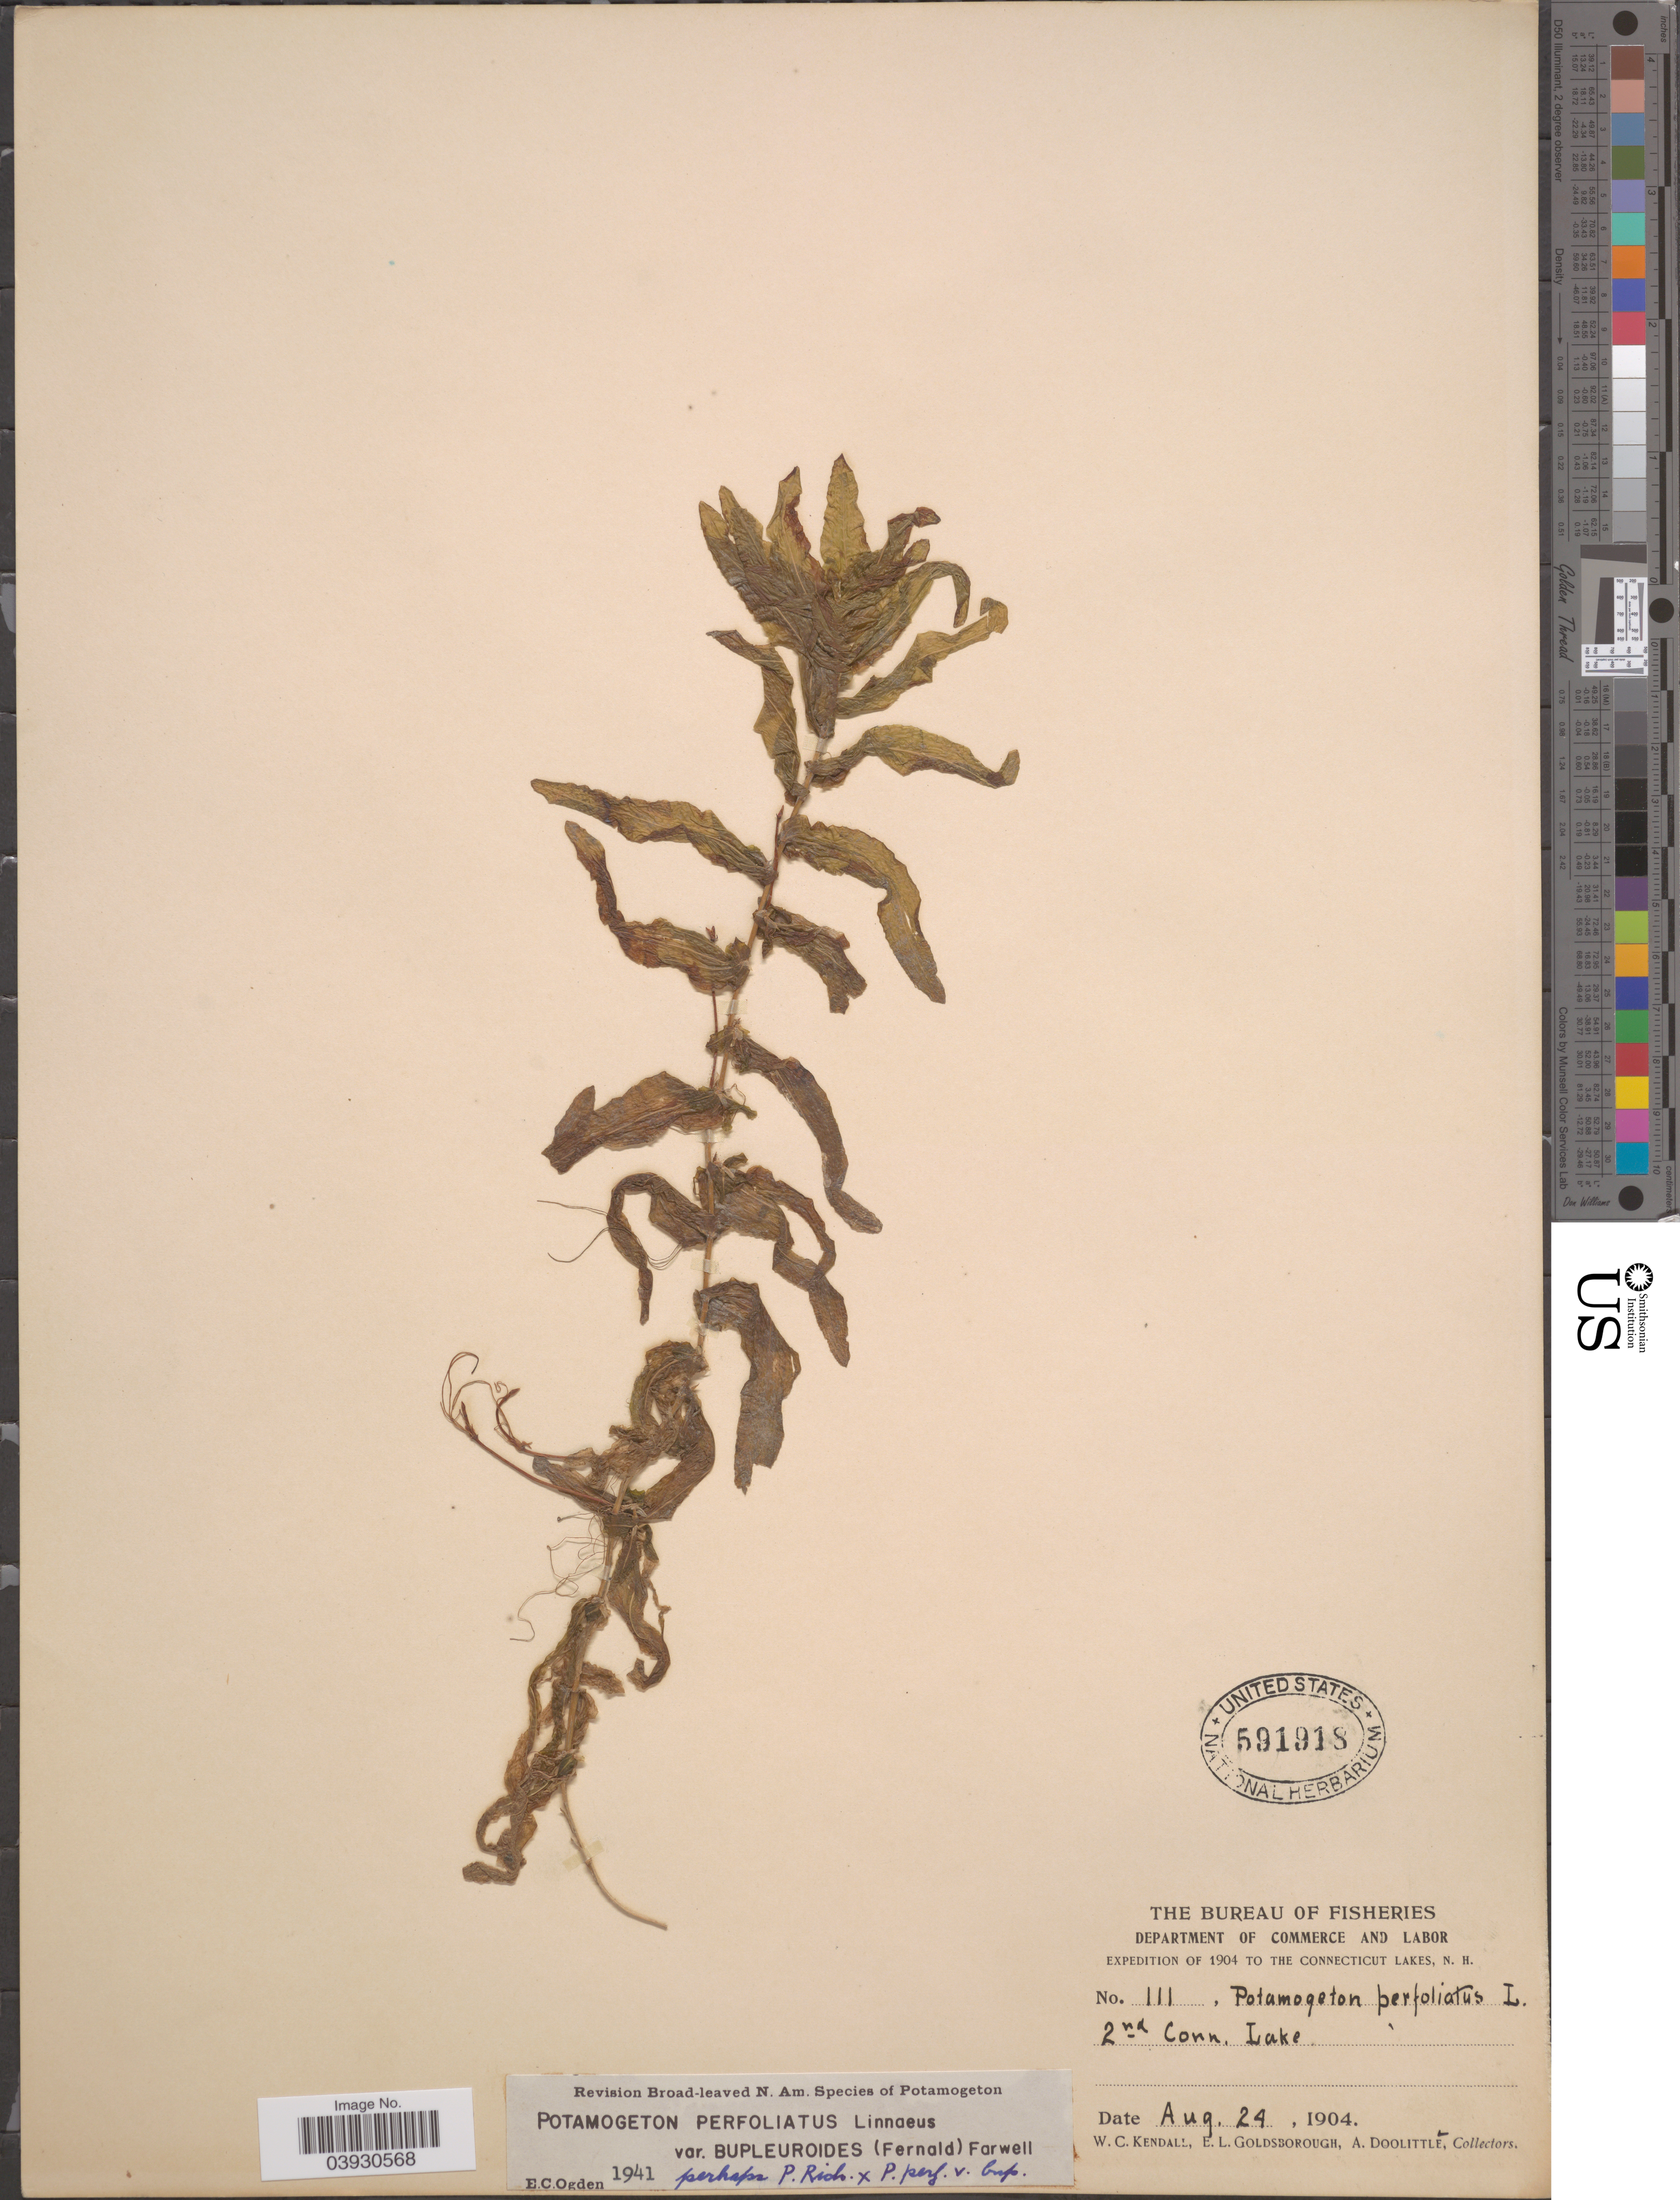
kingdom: Plantae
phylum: Tracheophyta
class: Liliopsida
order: Alismatales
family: Potamogetonaceae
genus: Potamogeton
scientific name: Potamogeton perfoliatus var. bupleuroides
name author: (Fernald) Farw.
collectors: W. Kendall, E. Goldsborough & A. Doolittle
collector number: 111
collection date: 1904-08-24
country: United States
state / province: New Hampshire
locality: The Connecticut Lakes. 2nd Conn. Lake.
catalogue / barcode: US 591918